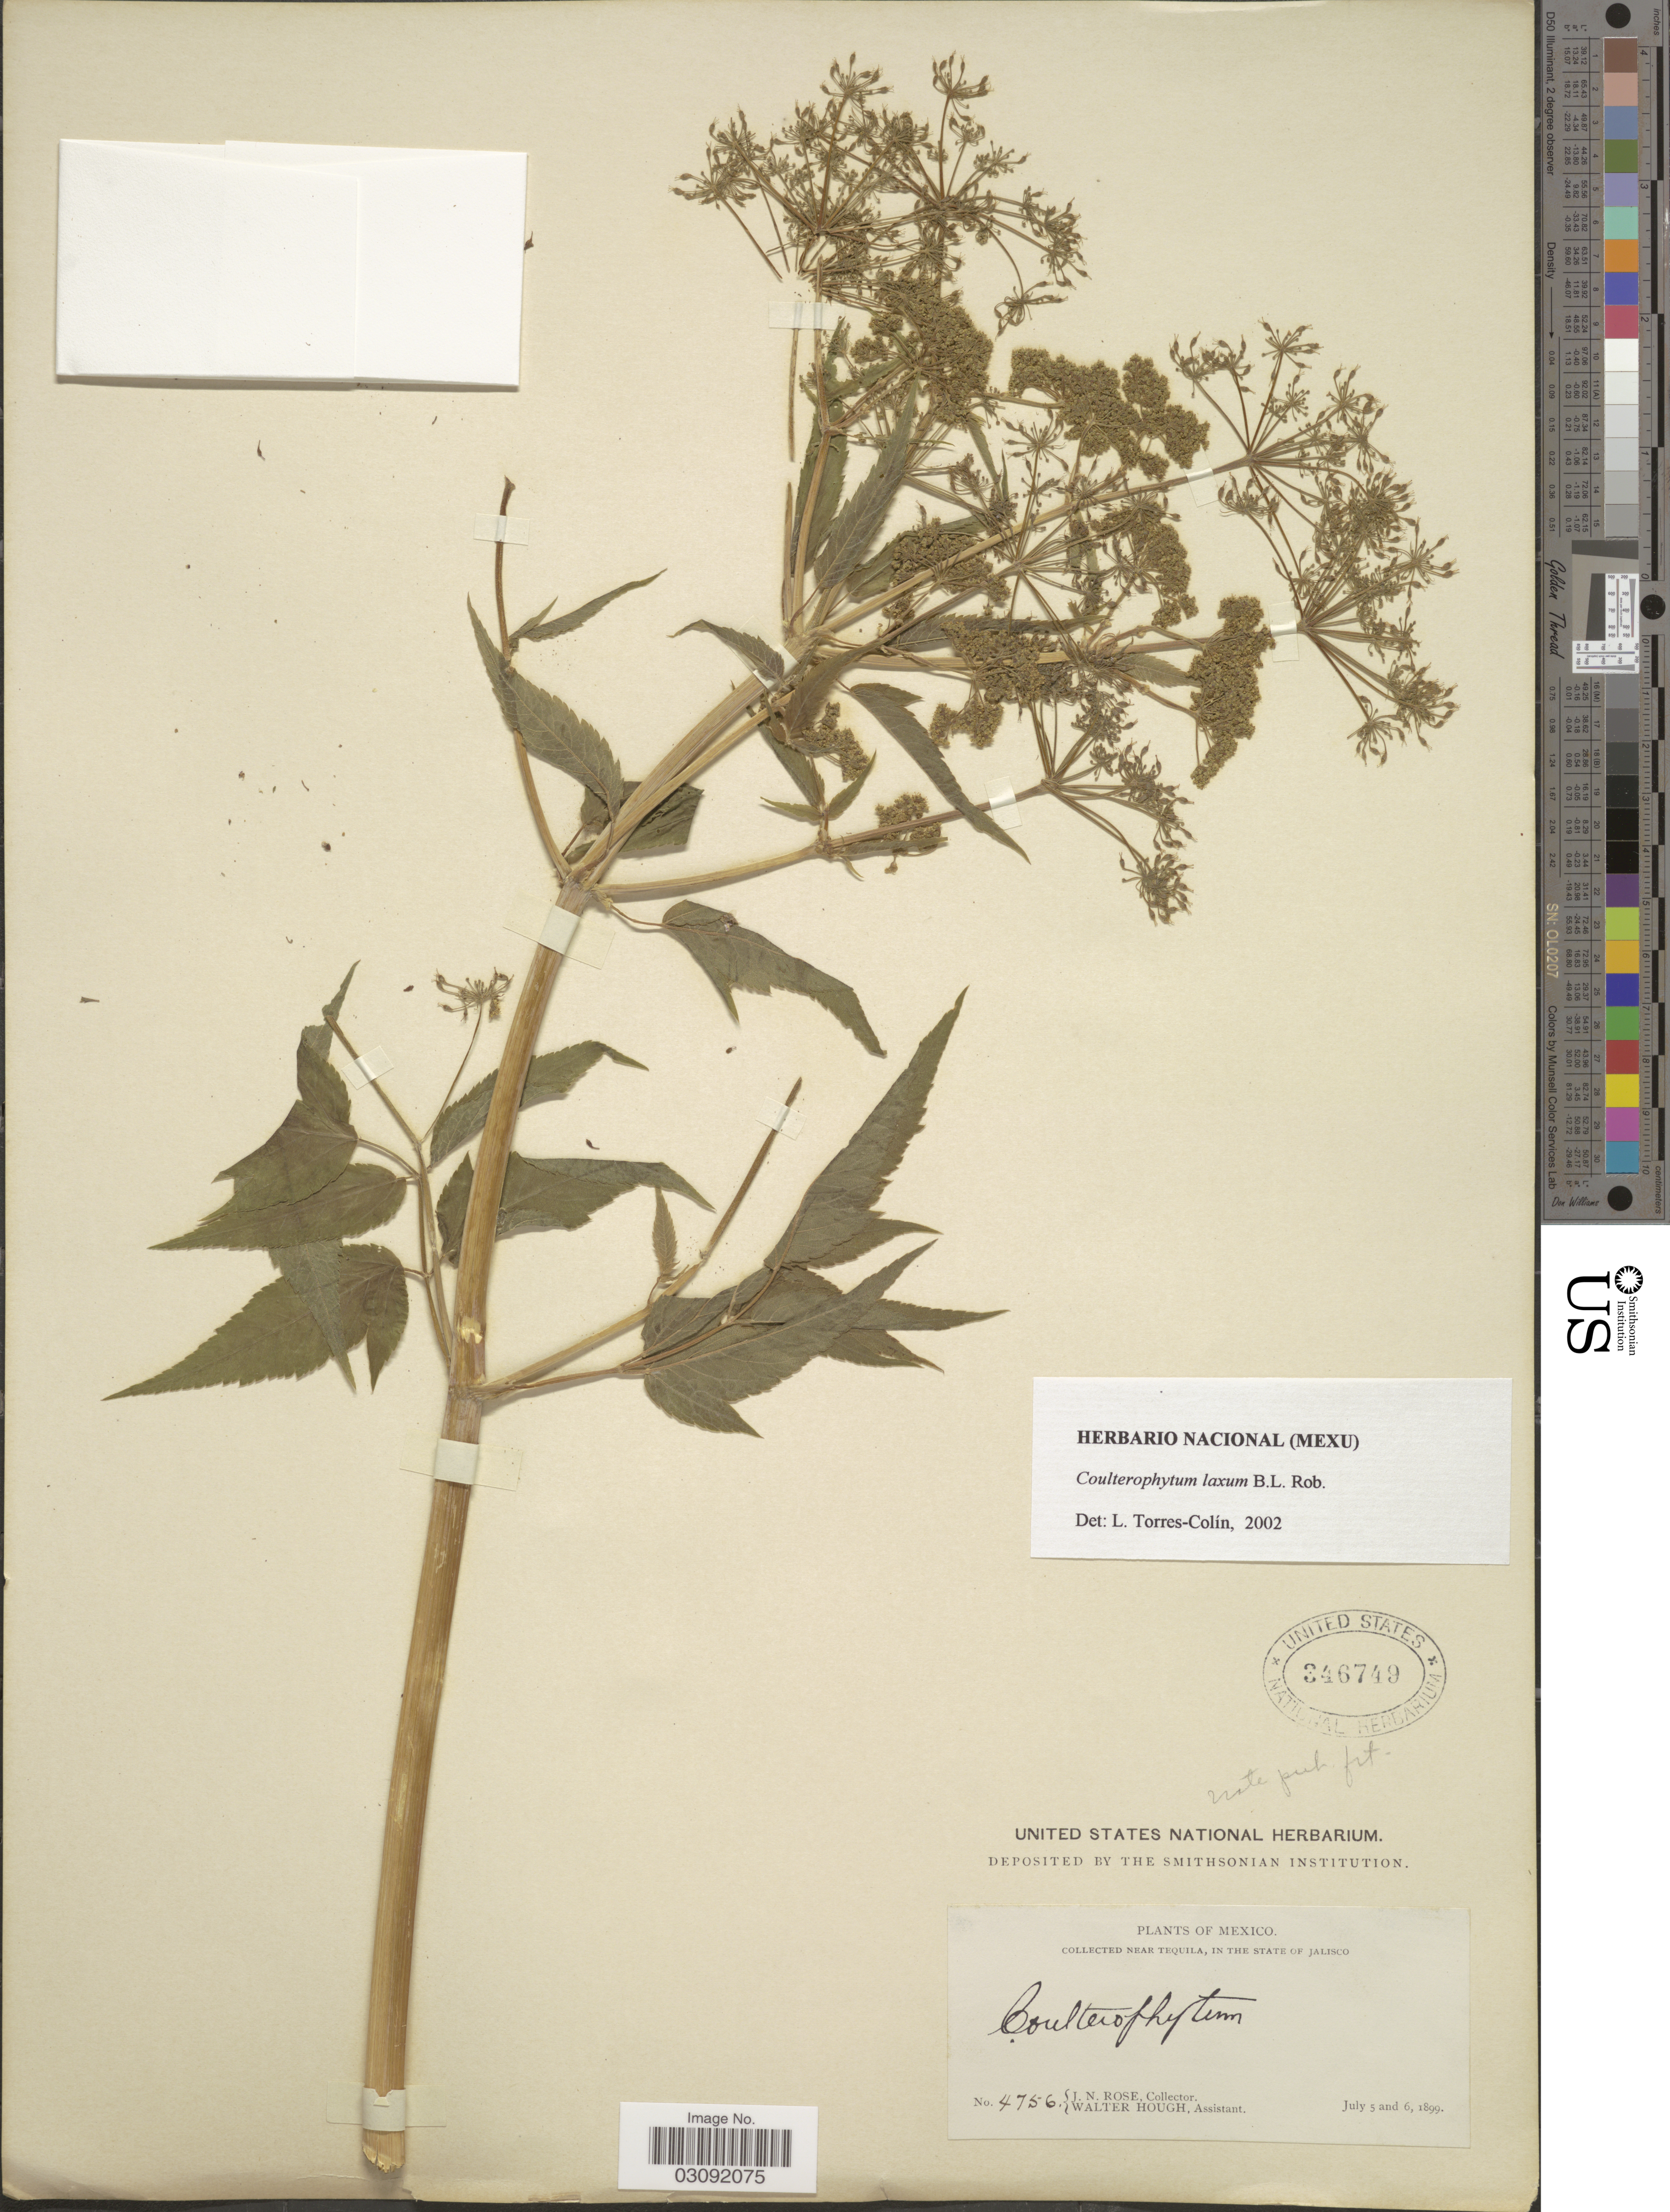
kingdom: Plantae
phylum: Tracheophyta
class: Magnoliopsida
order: Apiales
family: Apiaceae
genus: Coulterophytum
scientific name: Coulterophytum laxum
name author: B.L. Rob.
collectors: J. N. Rose & W. Hough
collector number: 4756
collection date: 1899-07-05/1899-07-06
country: Mexico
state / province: Jalisco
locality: Near Tequila, in the State of Jalisco.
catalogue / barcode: US 346749